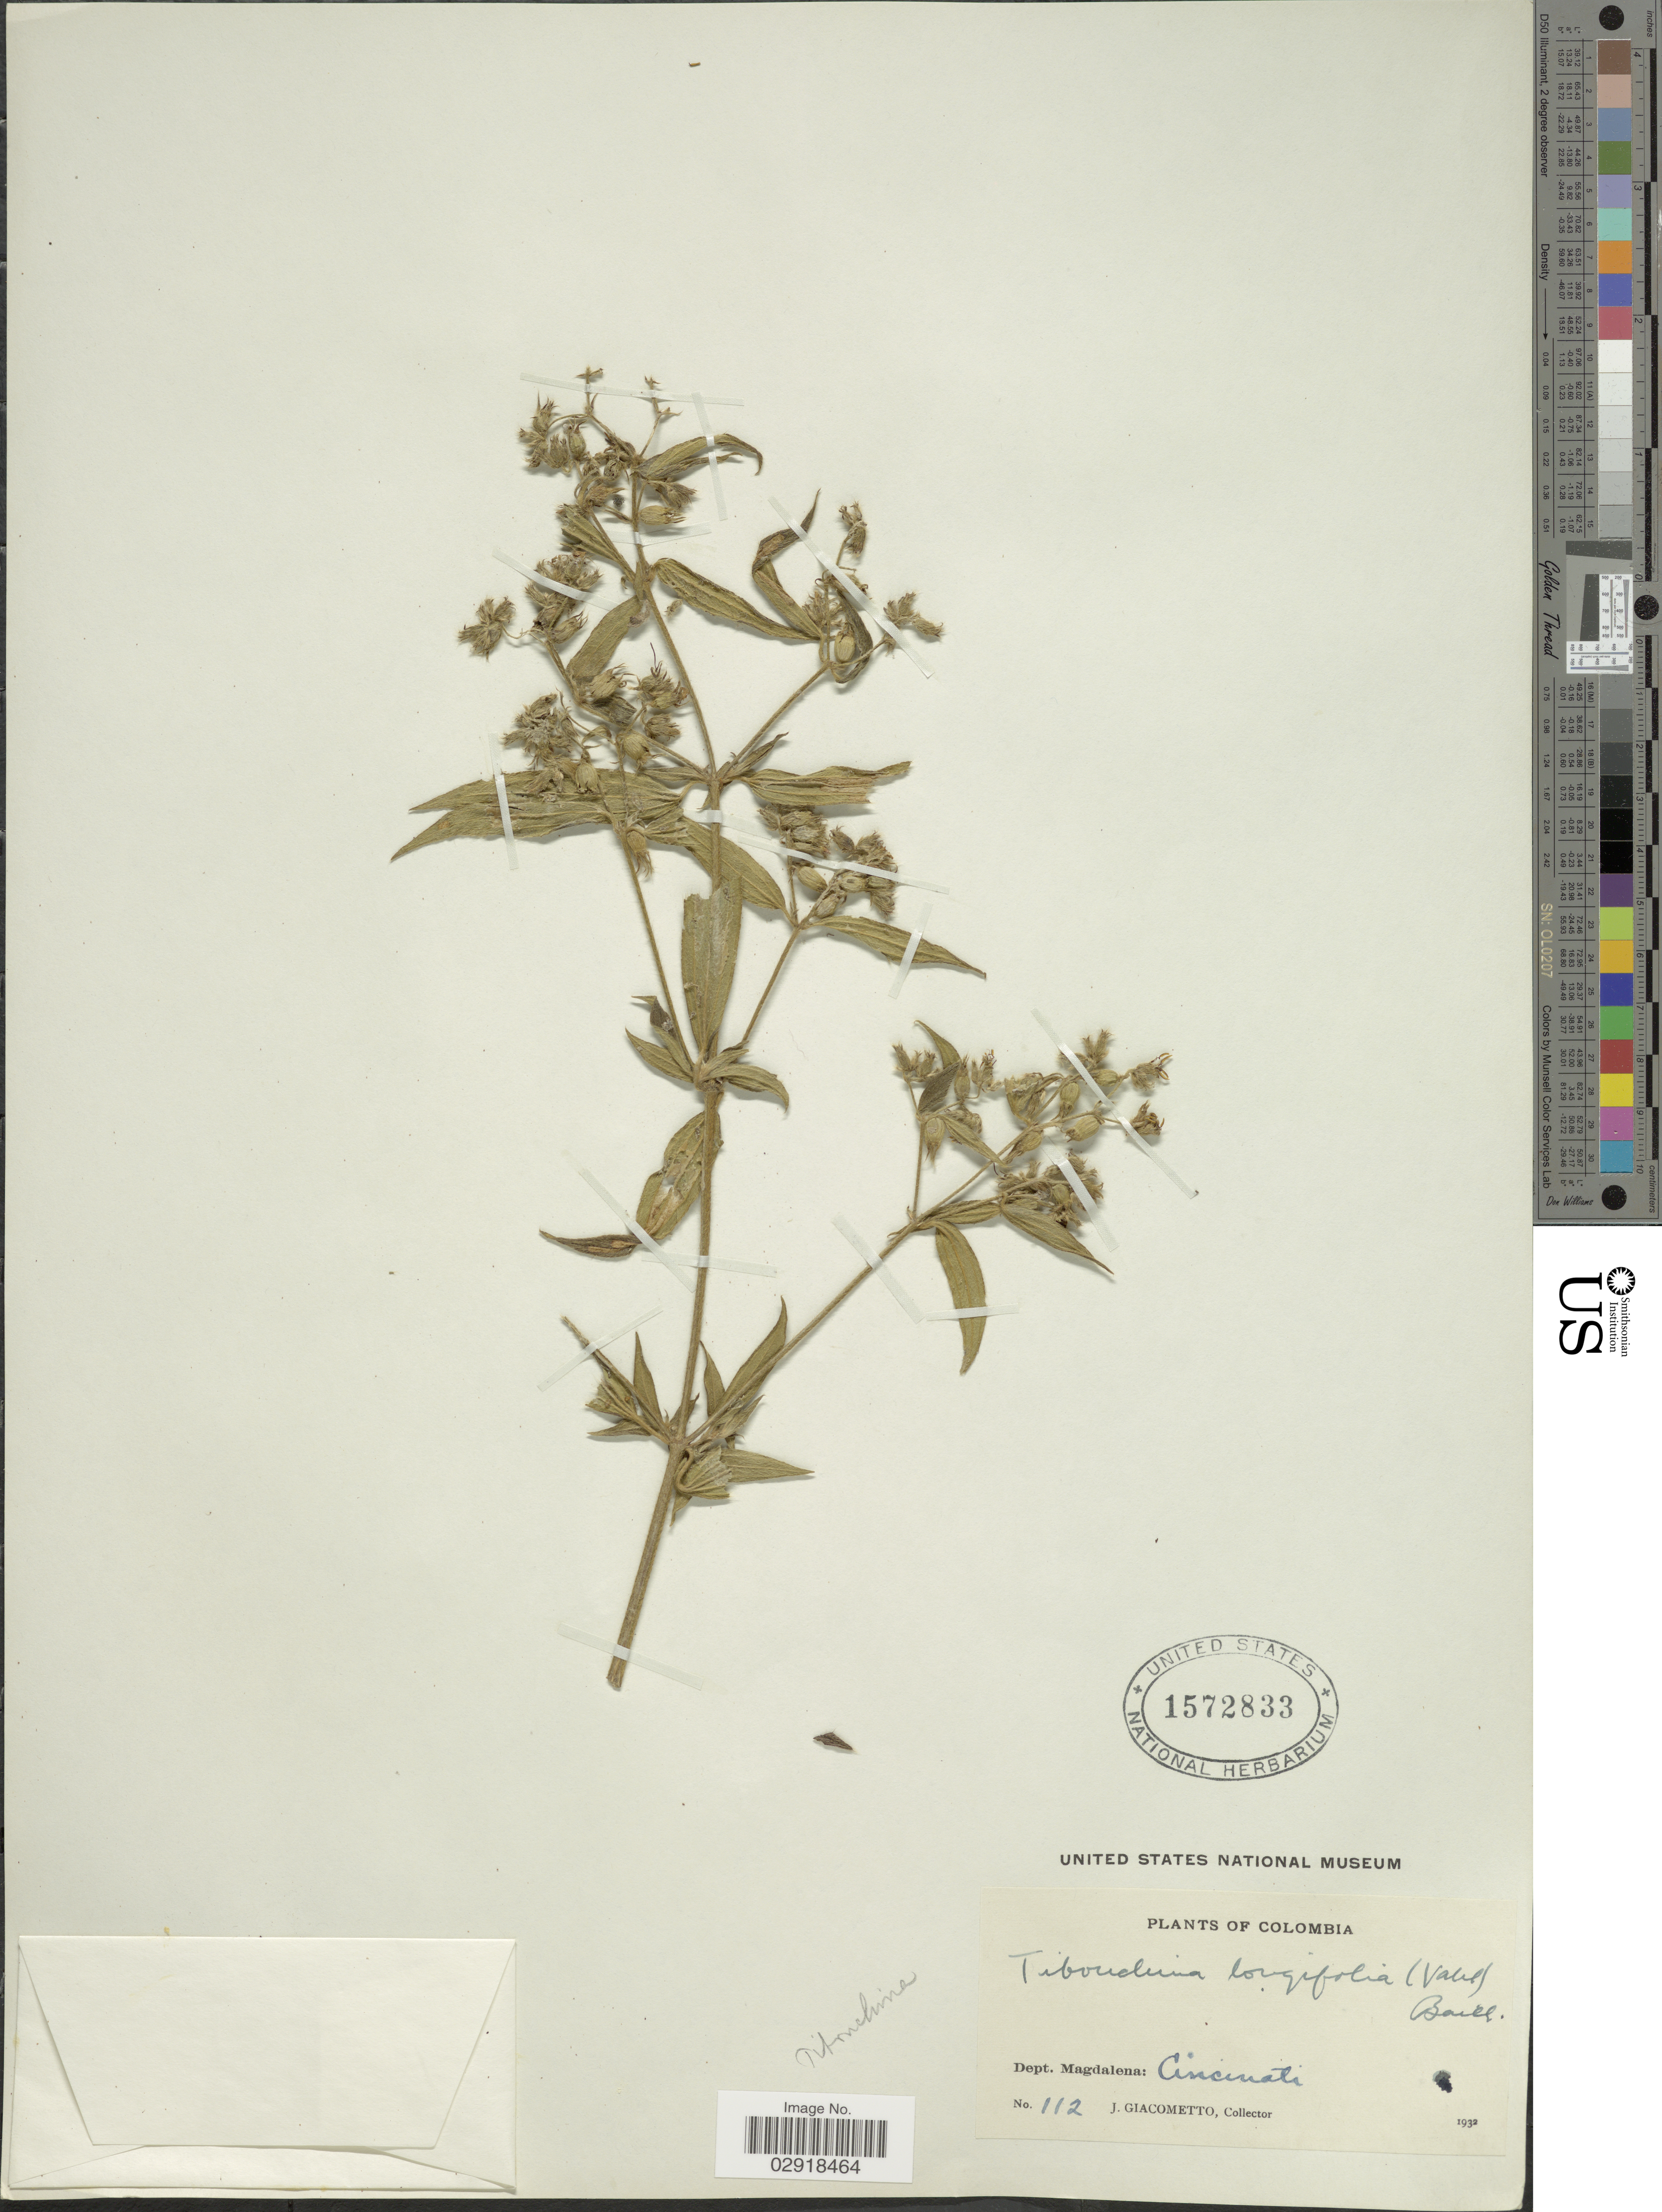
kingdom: Plantae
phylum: Tracheophyta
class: Magnoliopsida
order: Myrtales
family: Melastomataceae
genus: Chaetogastra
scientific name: Chaetogastra longifolia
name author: (Vahl) DC.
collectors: J. Giacometto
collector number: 112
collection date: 1932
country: Colombia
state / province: Magdalena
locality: Dept. Magdalena, Cincinati.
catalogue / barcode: US 1572833